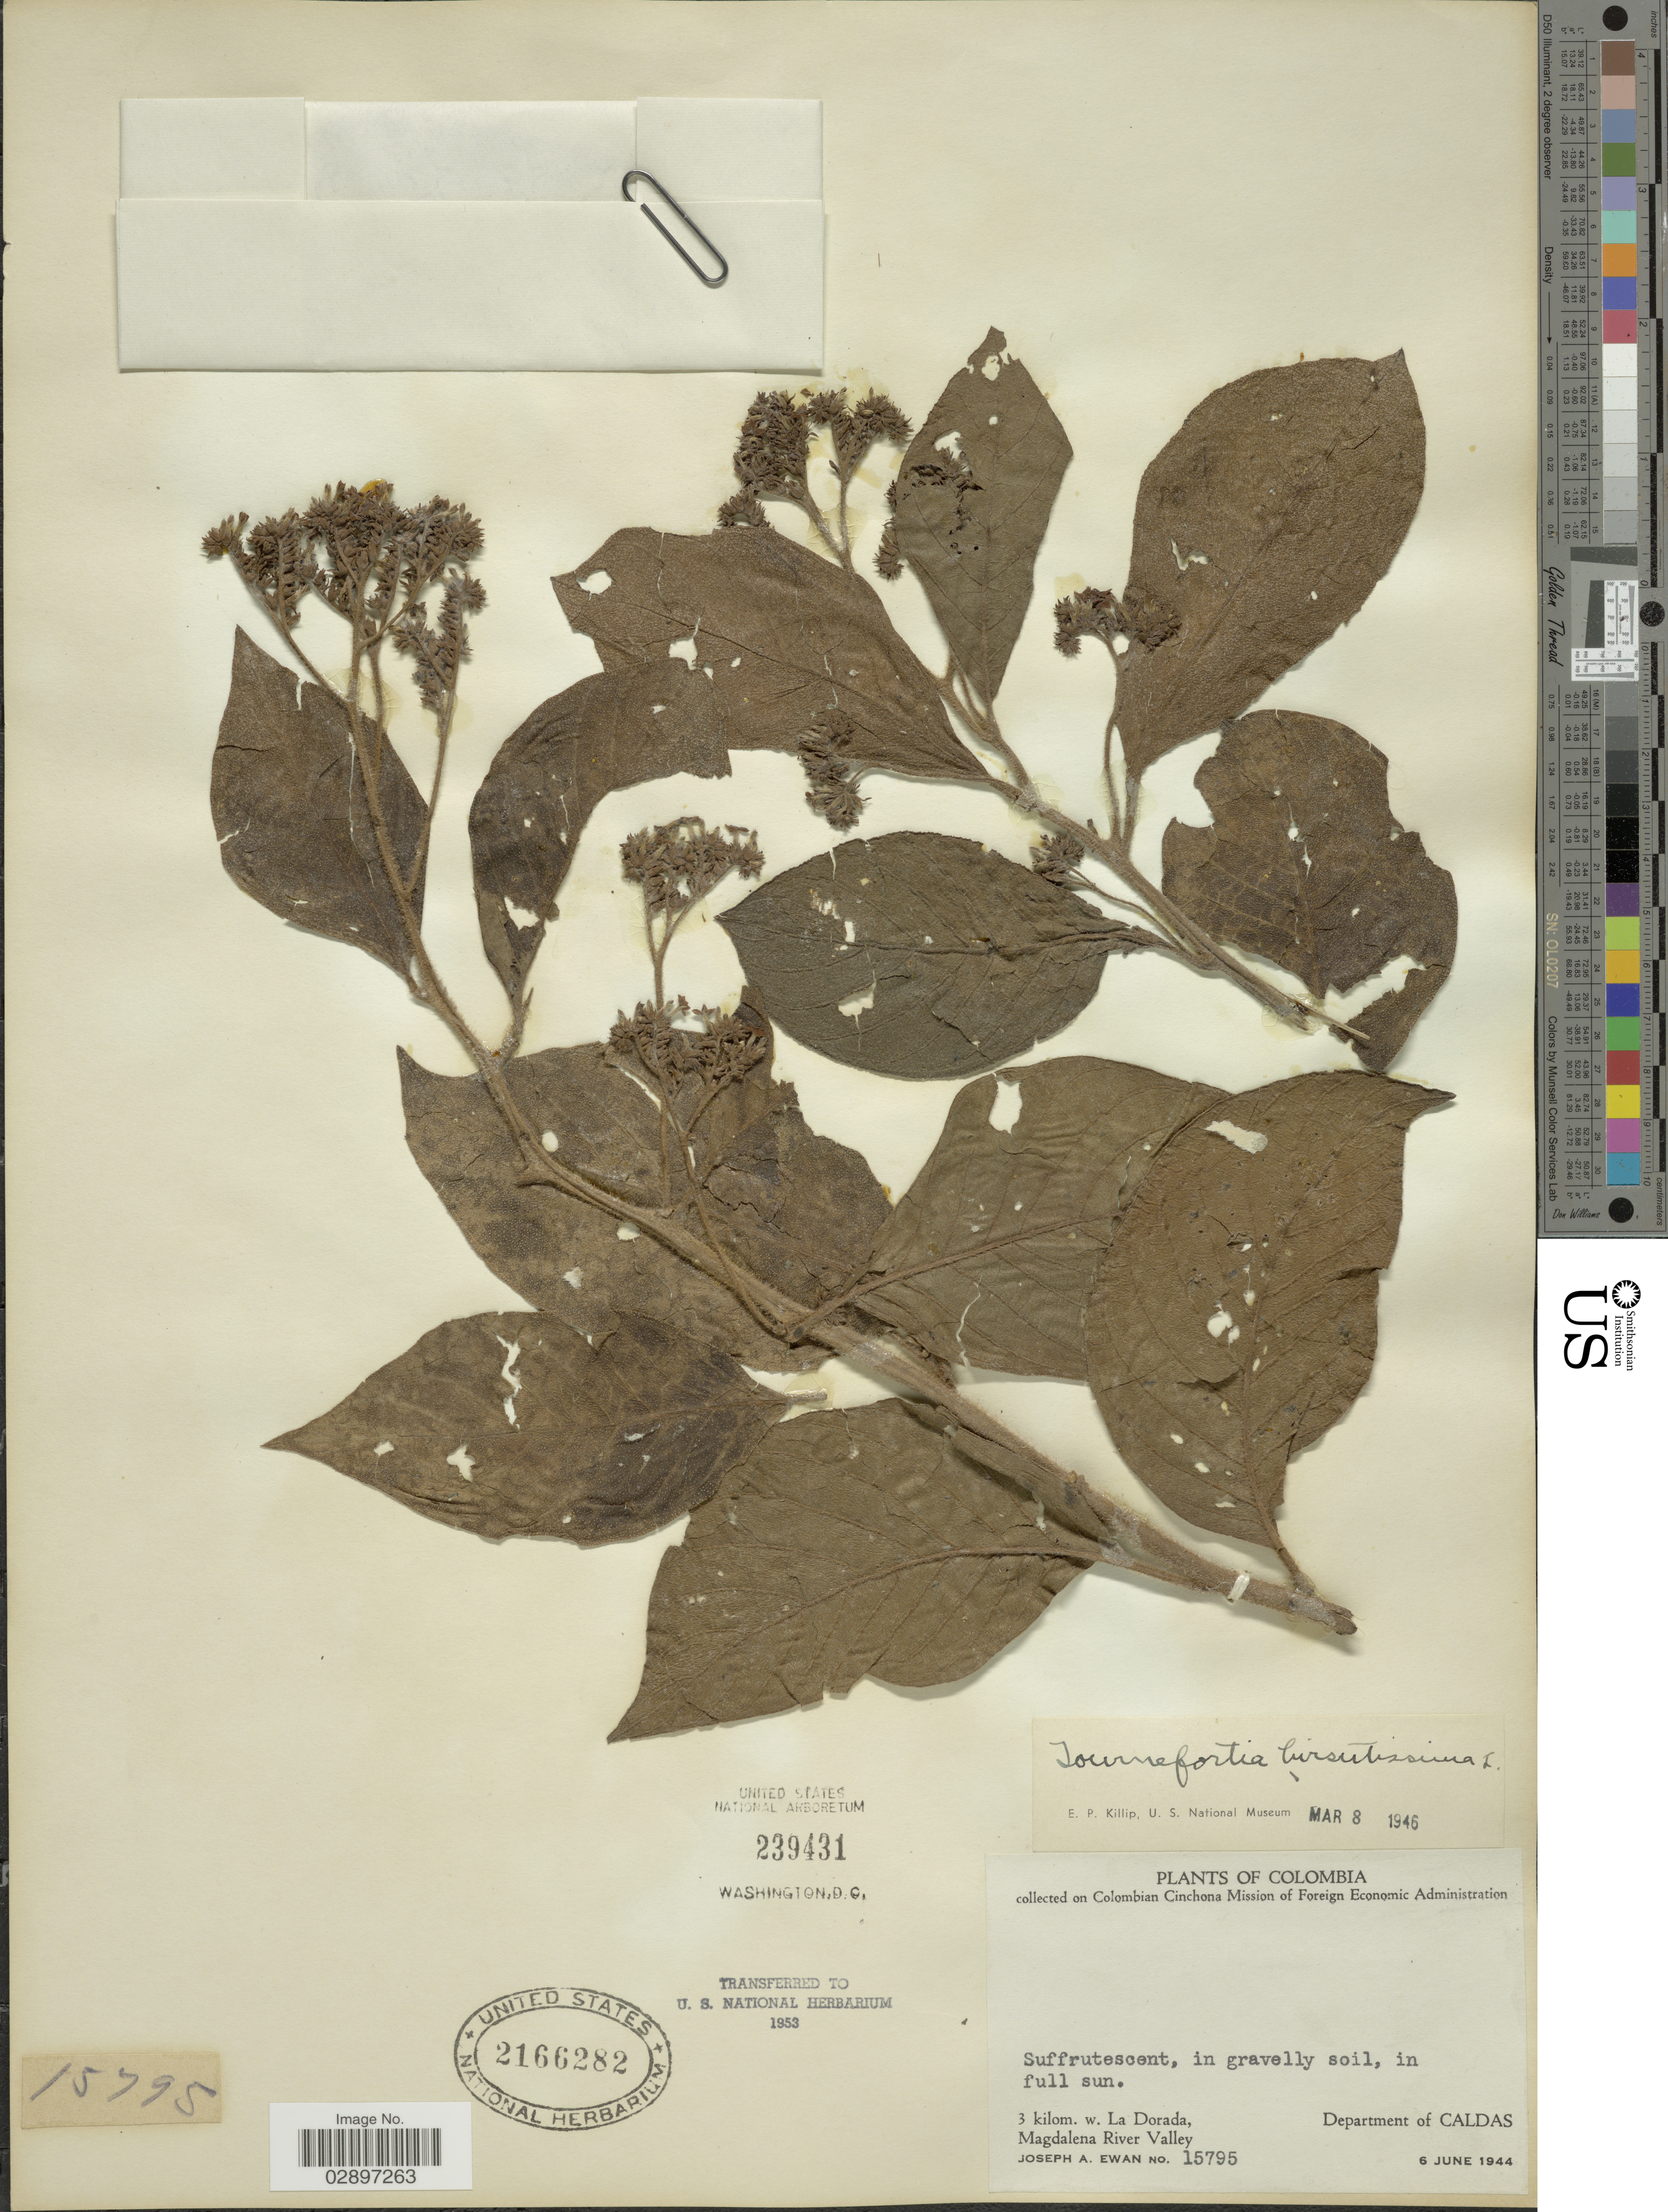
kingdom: Plantae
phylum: Tracheophyta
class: Magnoliopsida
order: Boraginales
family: Heliotropiaceae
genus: Tournefortia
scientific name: Tournefortia hirsutissima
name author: L.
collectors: J. A. Ewan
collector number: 15795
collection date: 1944-06-06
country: Colombia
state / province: Caldas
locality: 3 kilom. w. La Dorada, Magdalena River Valley, Department of Caldas.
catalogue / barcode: US 2166282